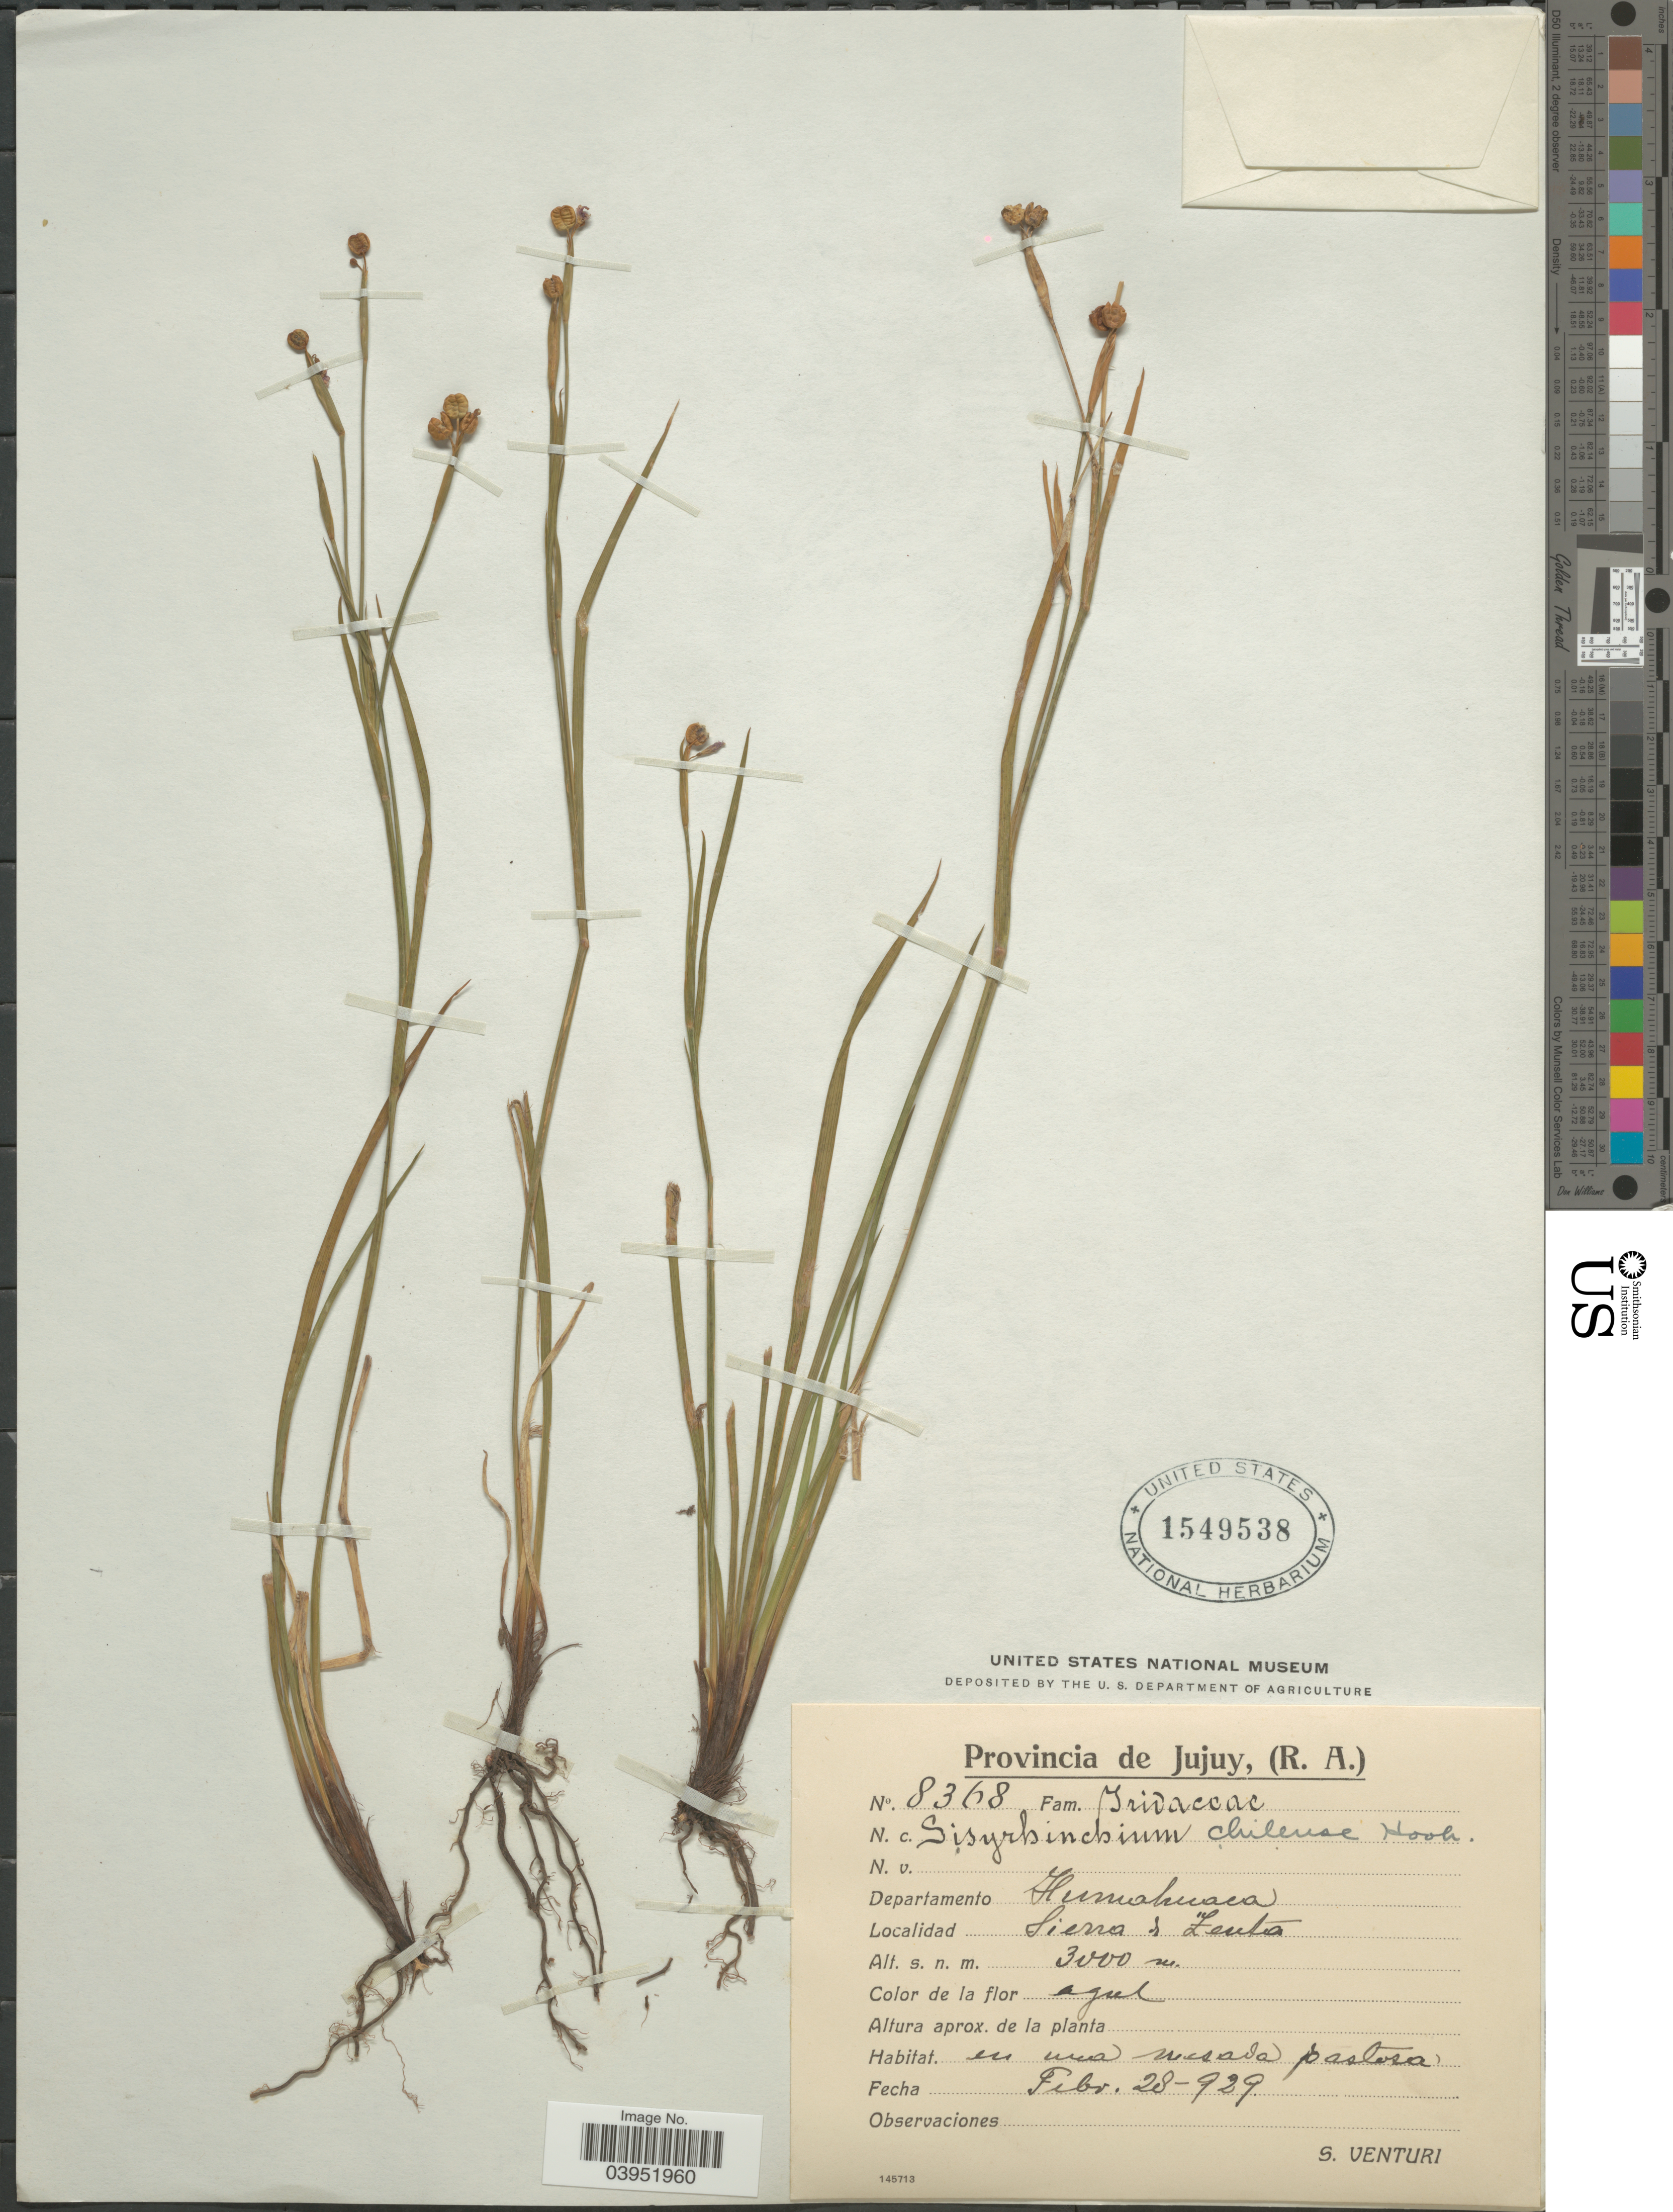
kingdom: Plantae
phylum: Tracheophyta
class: Liliopsida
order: Asparagales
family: Iridaceae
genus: Sisyrinchium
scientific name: Sisyrinchium chilense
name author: Hook.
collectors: S. Venturi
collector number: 8368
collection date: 1929-02-28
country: Argentina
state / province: Jujuy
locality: Departamento Humahuaca. Sierra de Zenta.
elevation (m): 3000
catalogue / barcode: US 1549538